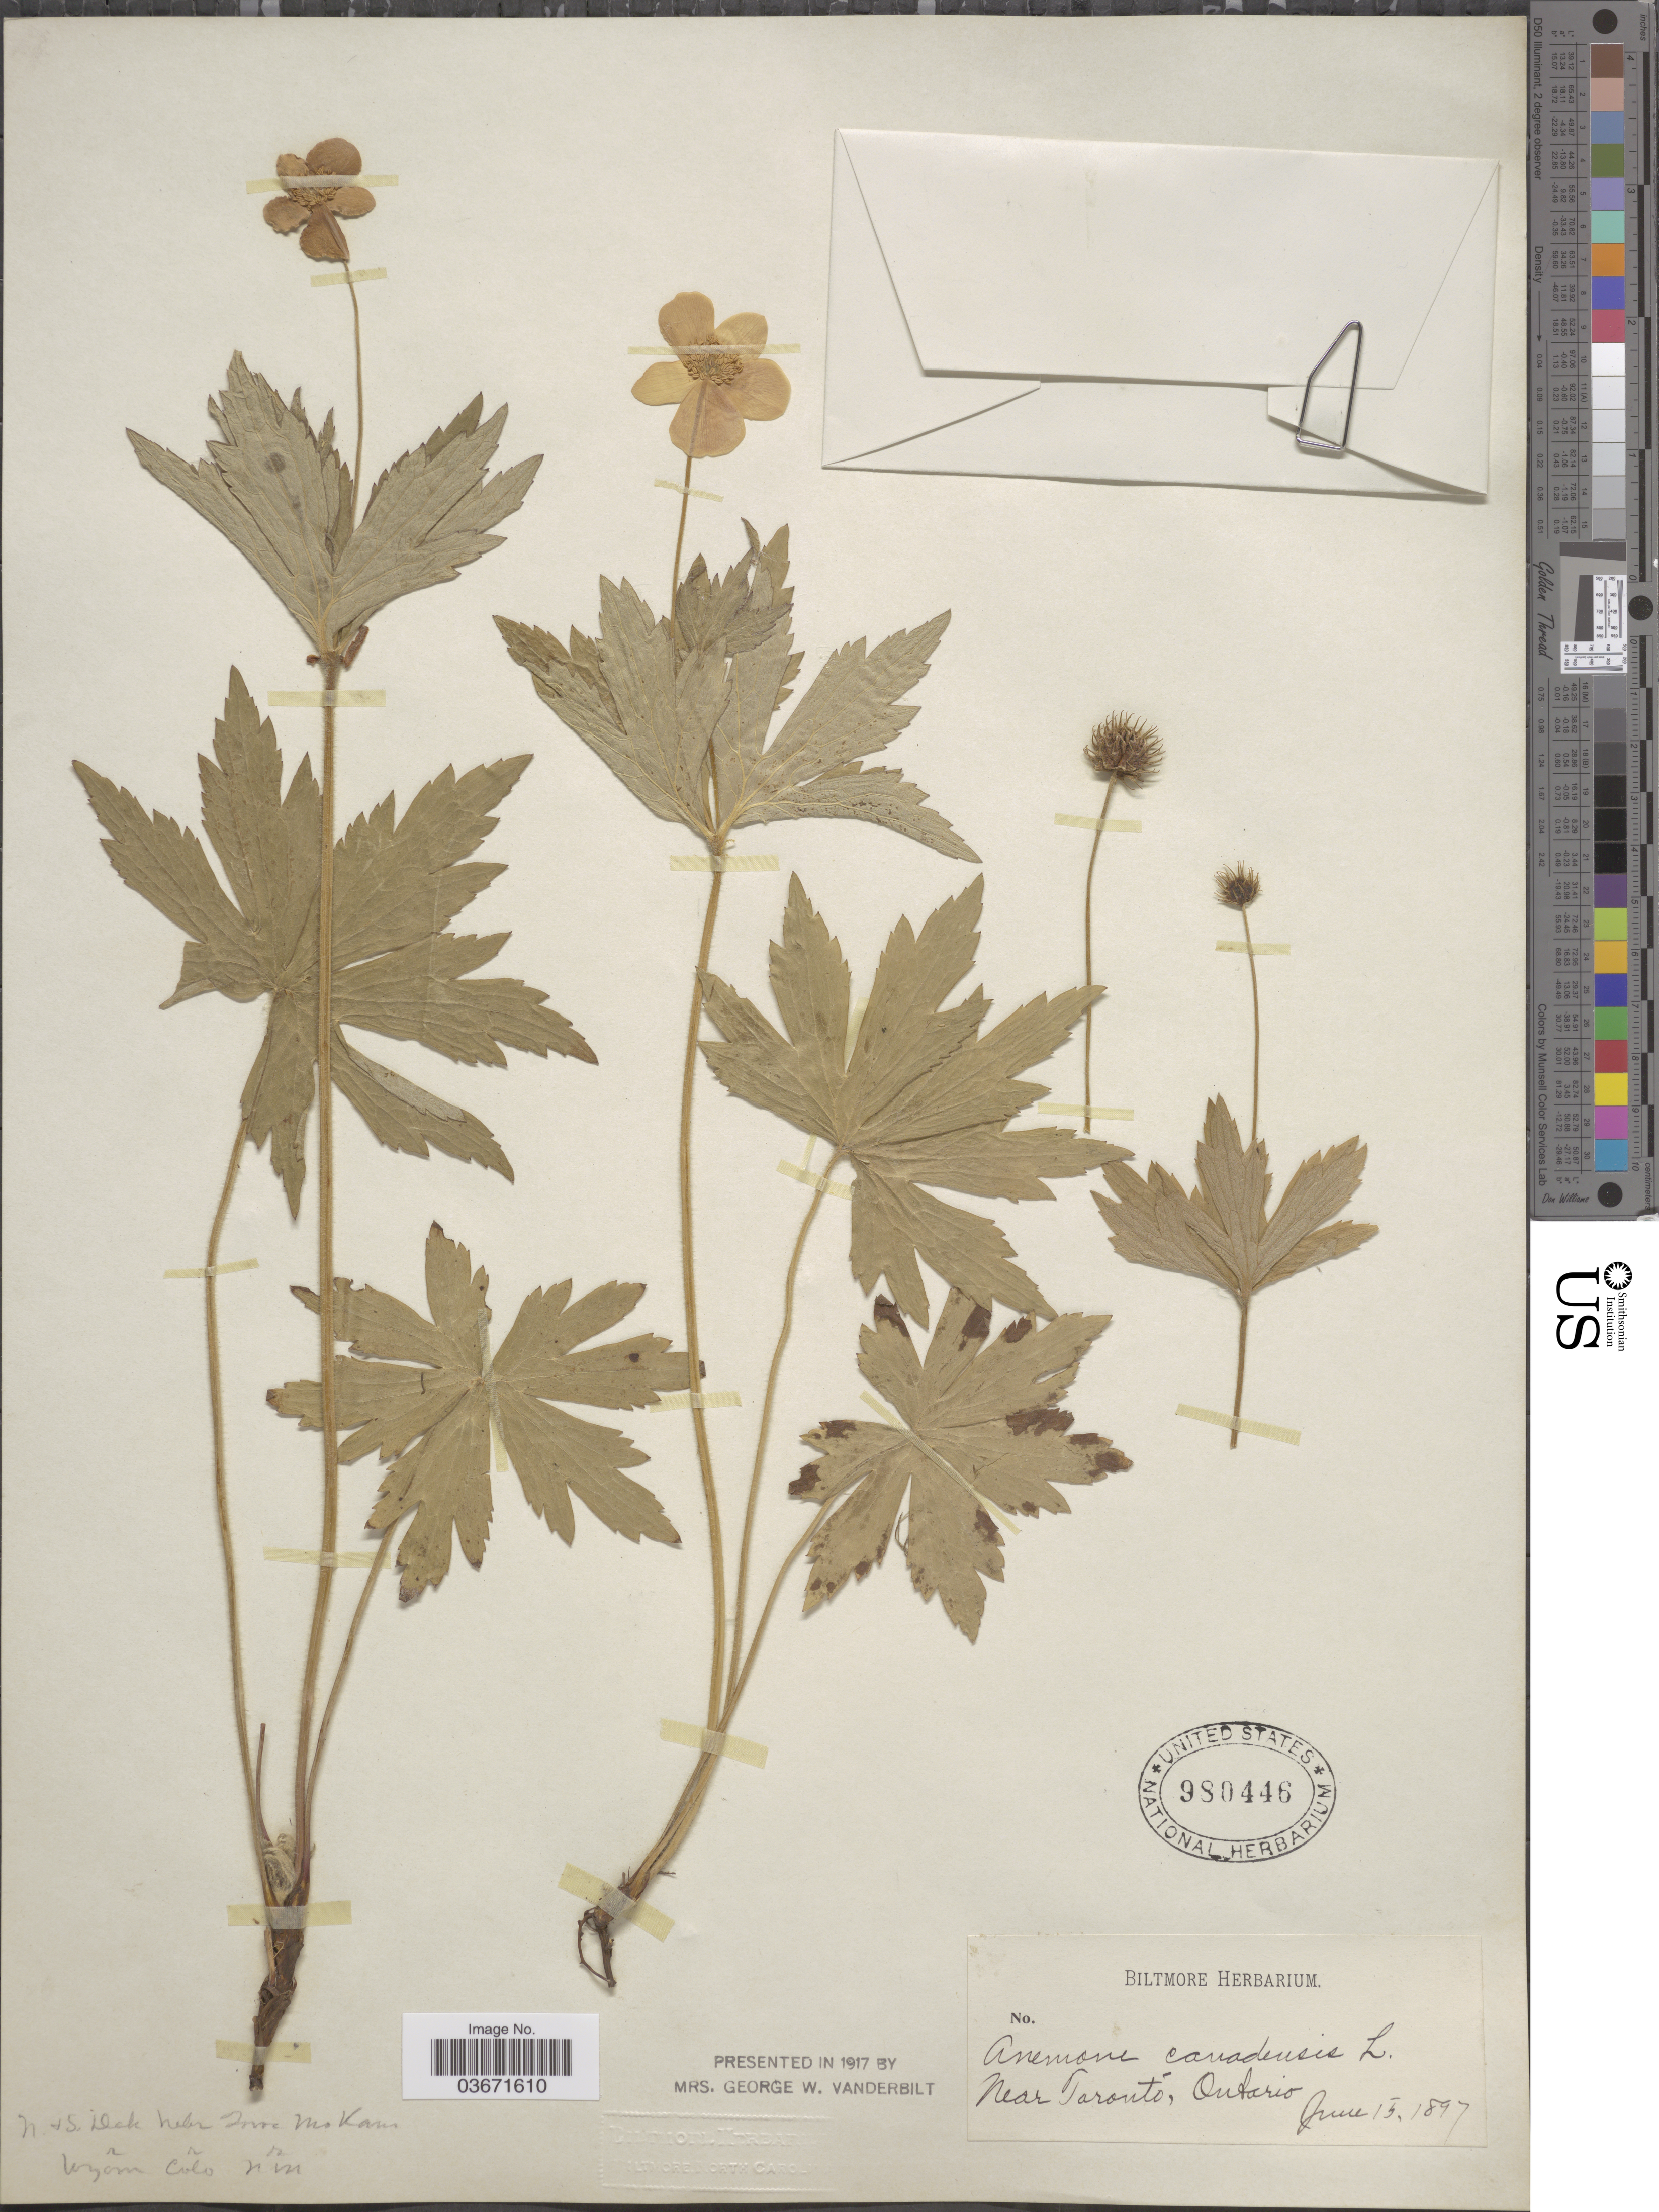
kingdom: Plantae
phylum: Tracheophyta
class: Magnoliopsida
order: Ranunculales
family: Ranunculaceae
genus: Anemone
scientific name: Anemone canadensis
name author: L.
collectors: ex herb. Biltmore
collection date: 1897-06-15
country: Canada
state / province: Ontario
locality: Near Toronto.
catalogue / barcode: US 980446